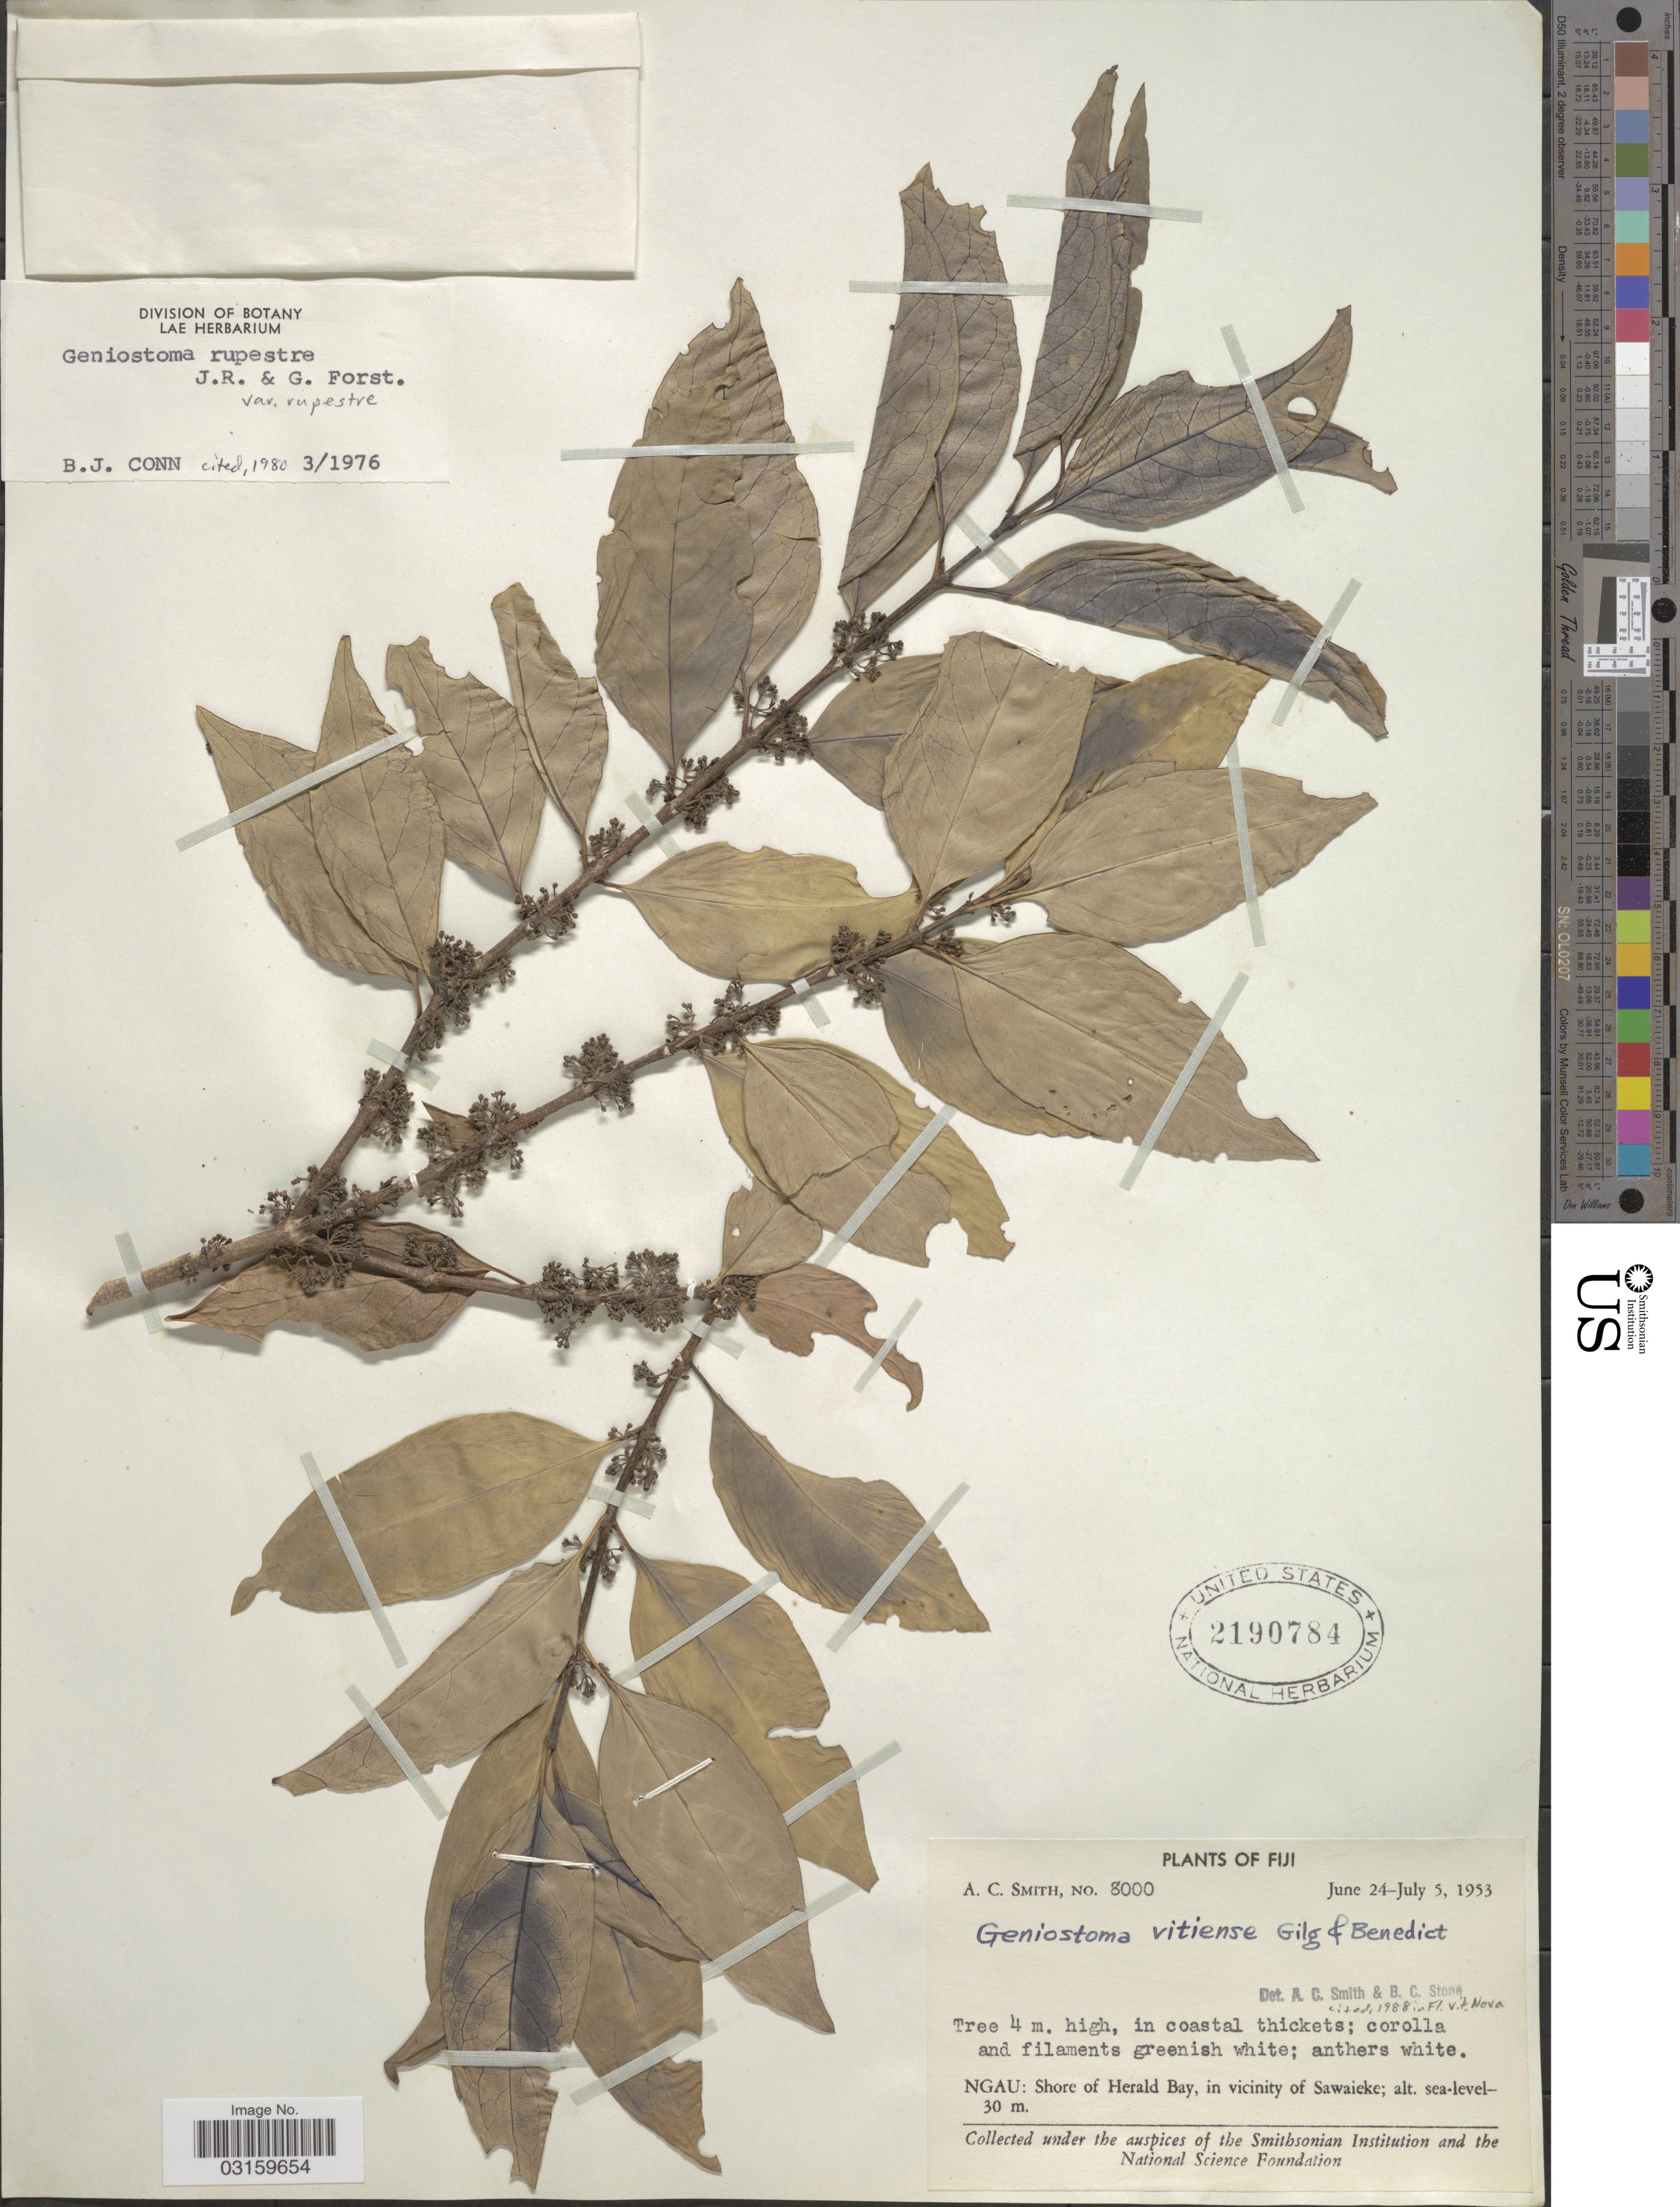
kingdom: Plantae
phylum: Tracheophyta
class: Magnoliopsida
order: Gentianales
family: Loganiaceae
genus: Geniostoma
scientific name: Geniostoma rupestre var. rupestre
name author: J.R. Forst. & G. Forst.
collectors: A. C. Smith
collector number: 8000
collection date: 1953-06-24/1953-07-05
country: Fiji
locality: Ngau: Shore of Herald Bay, in vicinityof Sawaieke.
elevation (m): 0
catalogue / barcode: US 2190784